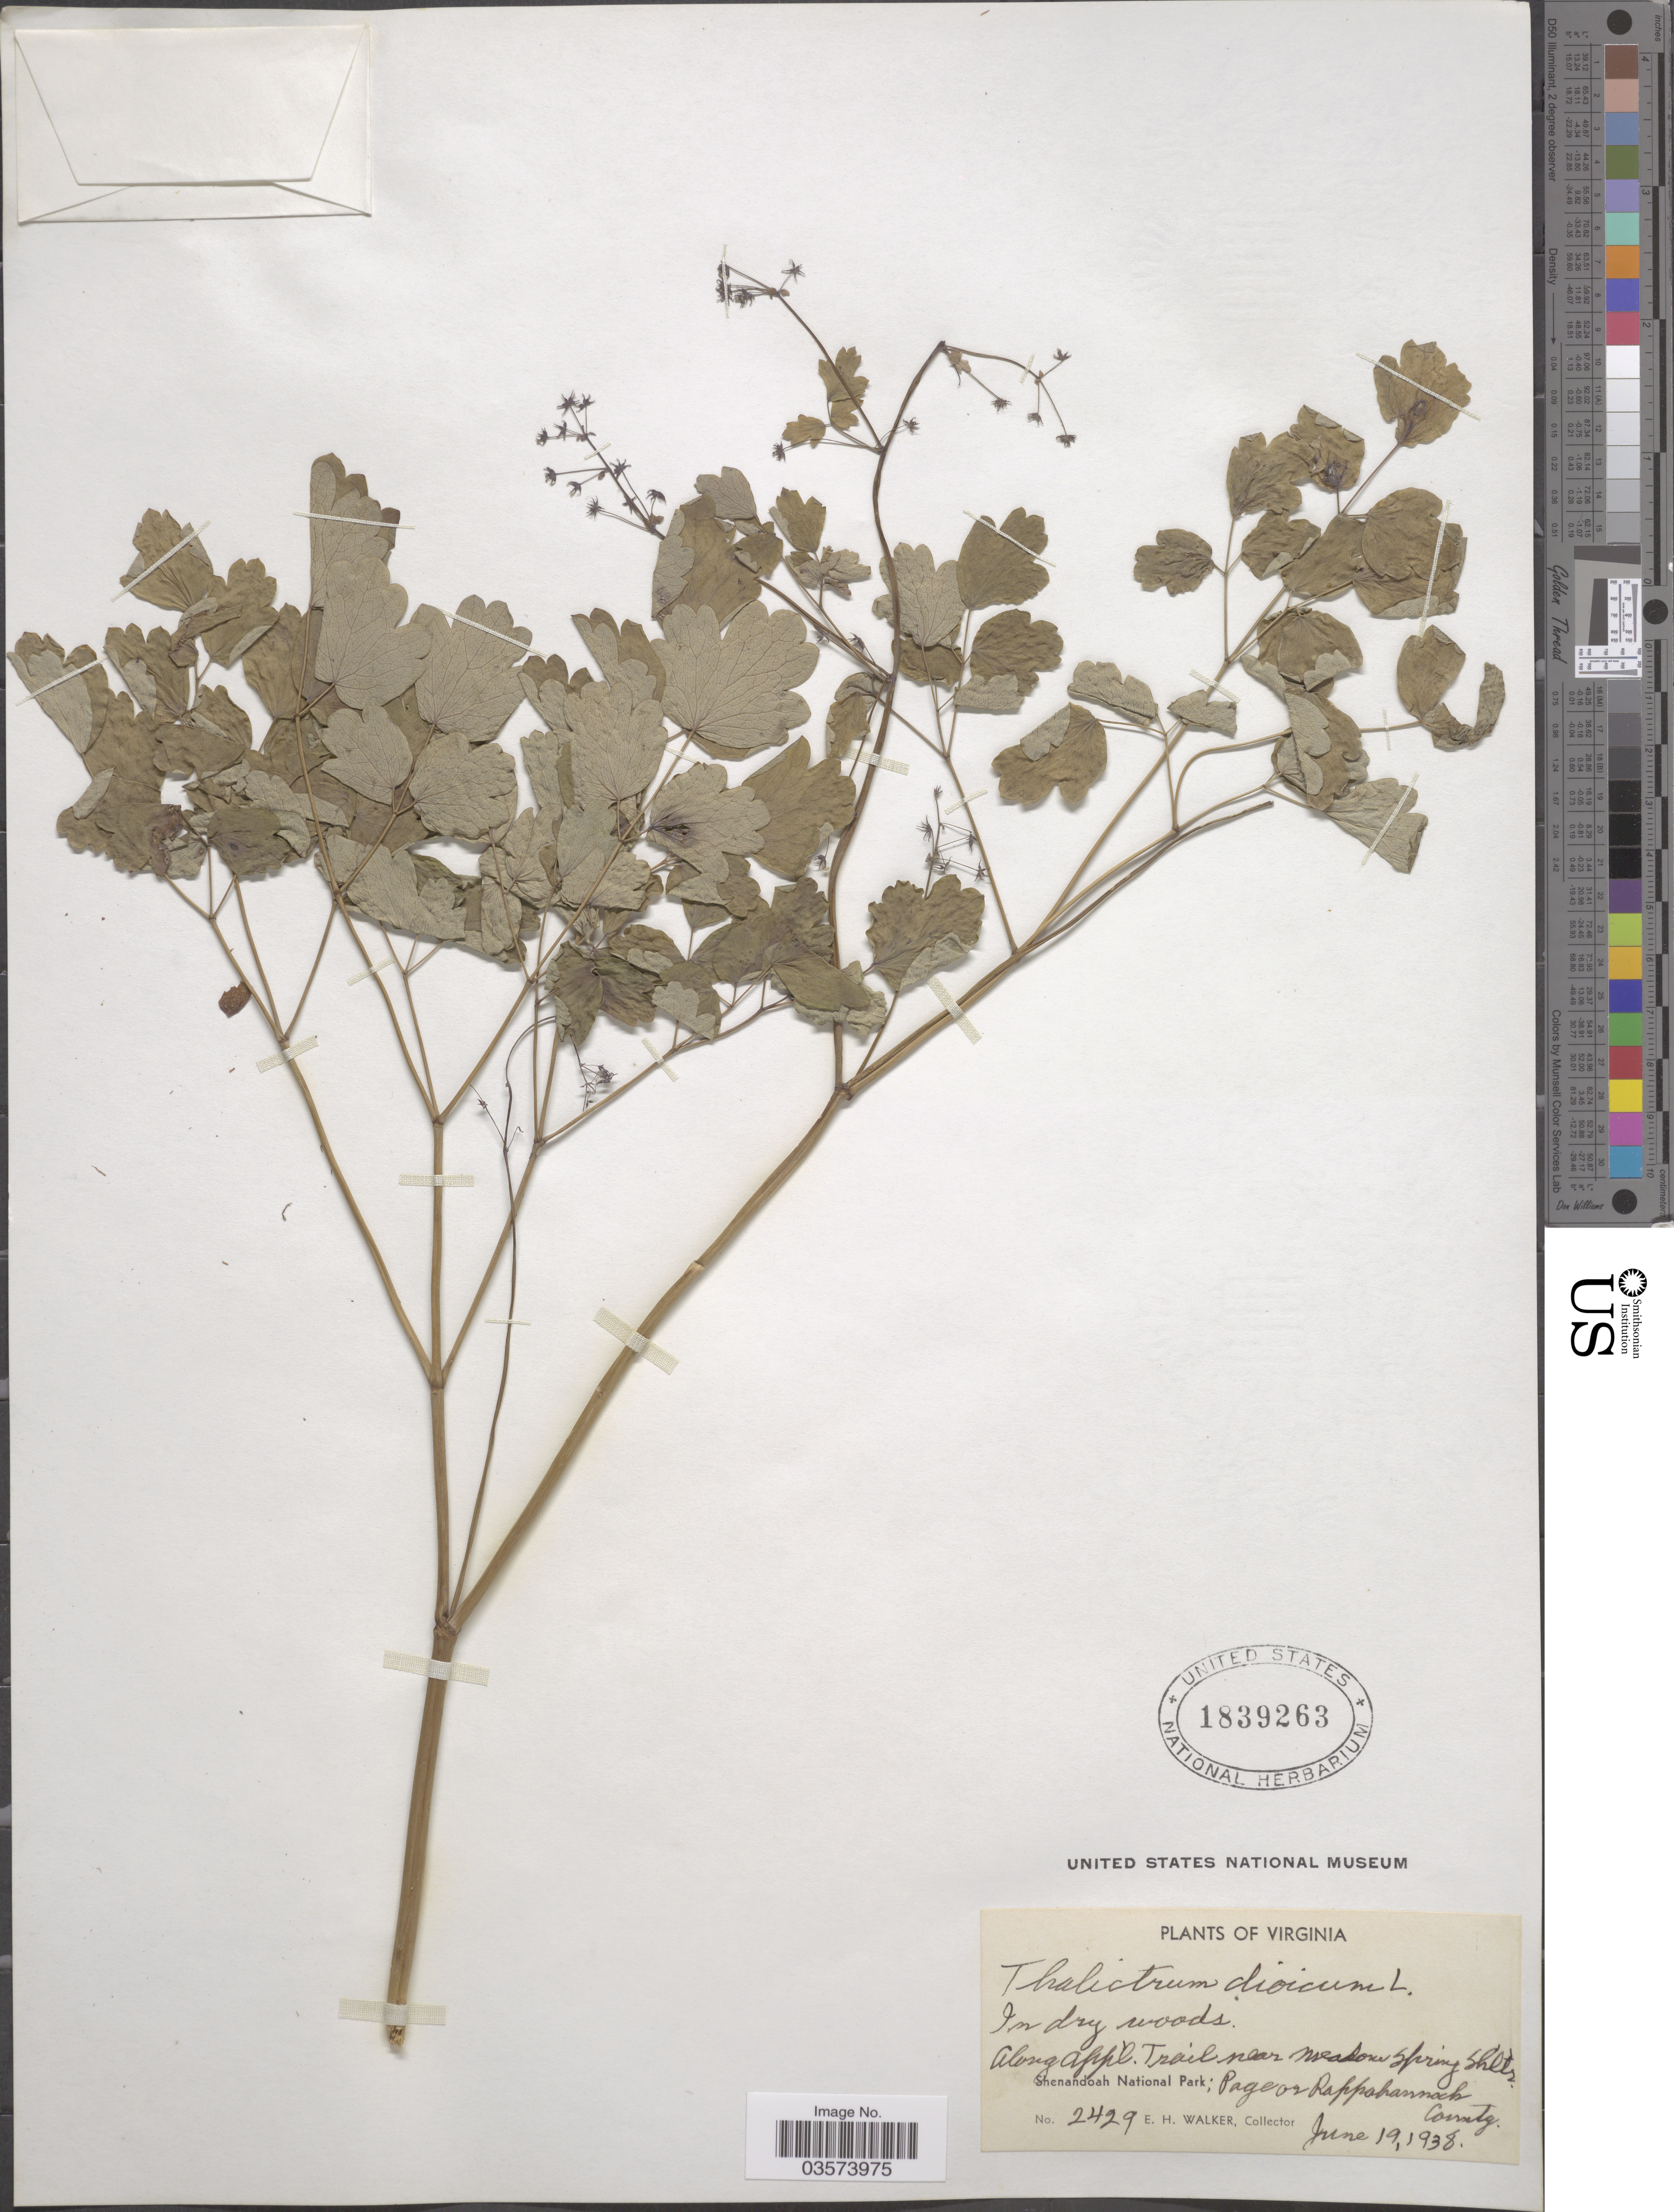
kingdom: Plantae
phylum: Tracheophyta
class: Magnoliopsida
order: Ranunculales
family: Ranunculaceae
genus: Thalictrum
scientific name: Thalictrum dioicum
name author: L.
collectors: E. H. Walker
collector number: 2429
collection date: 1938-06-19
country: United States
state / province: Virginia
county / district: Page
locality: Along App'l. Trail near Meadow Spring Shltr. Shenandoah National Park; Page Cr Rappahannock County.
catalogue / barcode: US 1839263